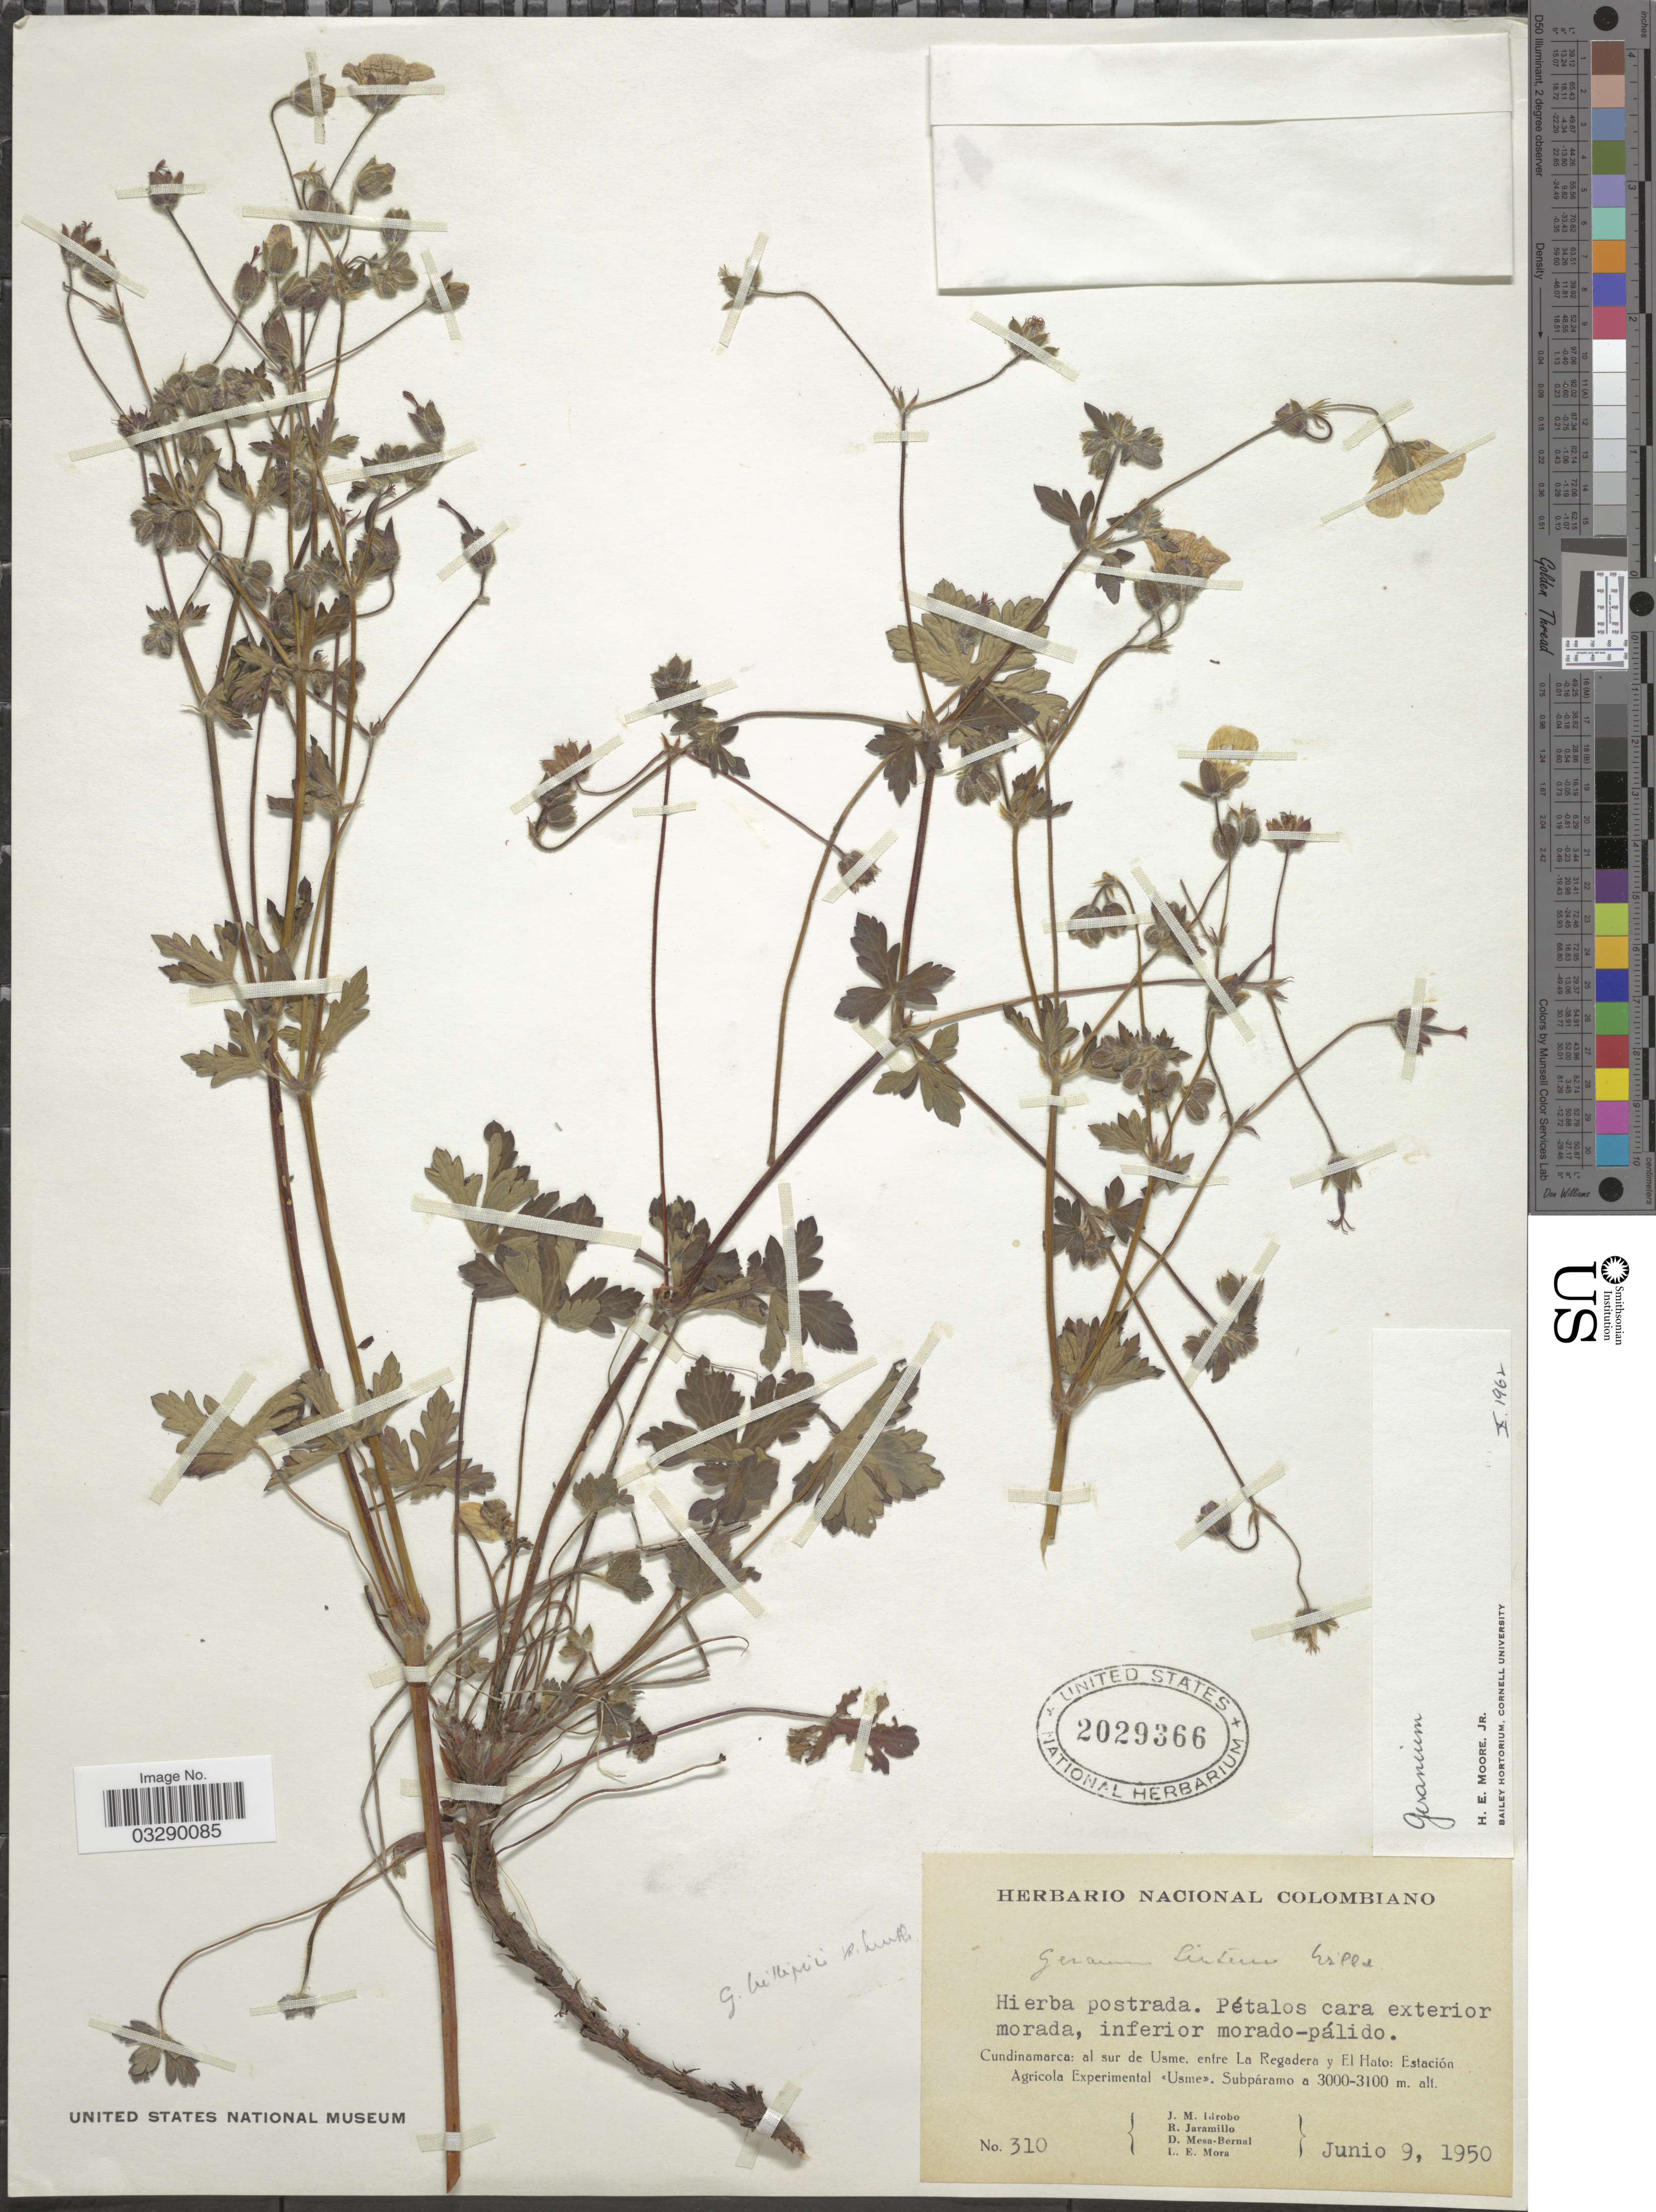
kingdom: Plantae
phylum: Tracheophyta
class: Magnoliopsida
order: Geraniales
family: Geraniaceae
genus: Geranium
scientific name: Geranium killipii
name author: R. Knuth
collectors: J. M. Idrobo, R. Jaramillo, D. Mesa-Bernal & L. Mora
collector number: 310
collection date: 1950-06-09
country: Colombia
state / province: Cundinamarca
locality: Al sur de Usme, entre La Regadera y El Hato: Estación Agrícola Experimental <<Usme>>. Subpáramo.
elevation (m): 3000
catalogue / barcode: US 2029366